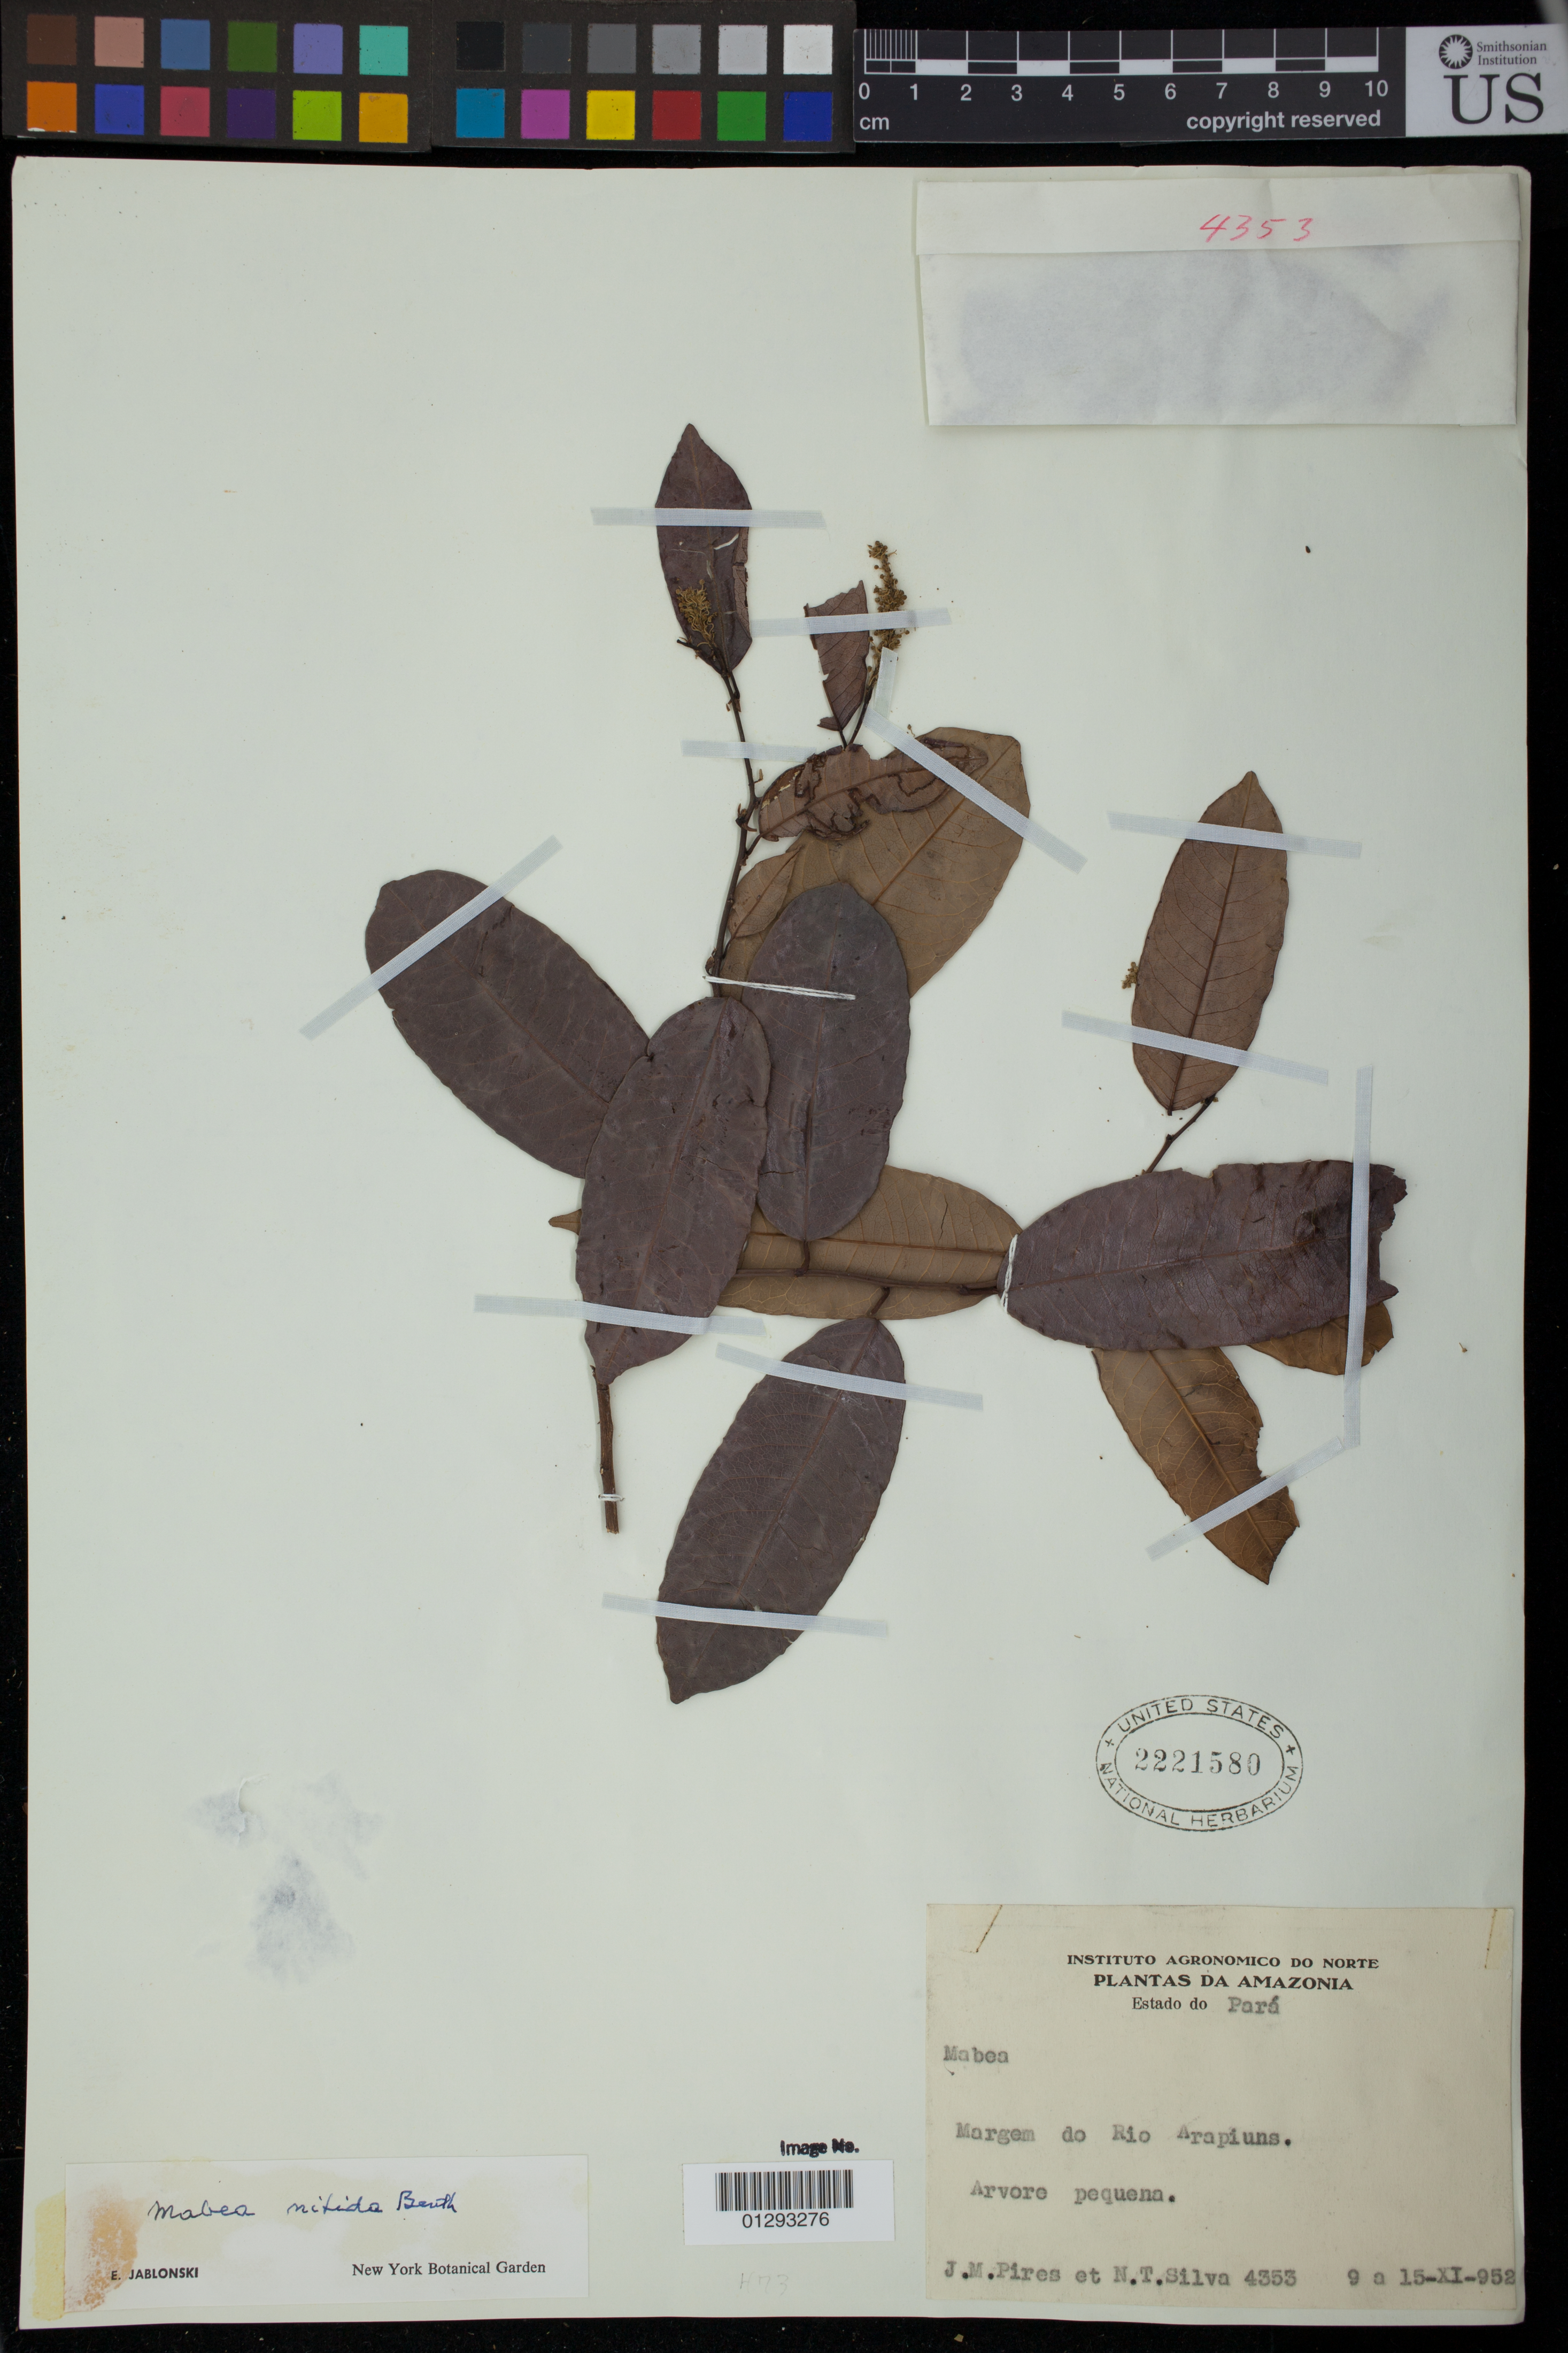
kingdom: Plantae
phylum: Tracheophyta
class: Magnoliopsida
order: Malpighiales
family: Euphorbiaceae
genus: Mabea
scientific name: Mabea nitida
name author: Spruce ex Benth.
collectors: J. M. Pires & N. T. Silva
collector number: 4353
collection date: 1952-11-09/1952-11-15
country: Brazil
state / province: Para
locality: Margem do Rio Arapiuns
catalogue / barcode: US 2221580